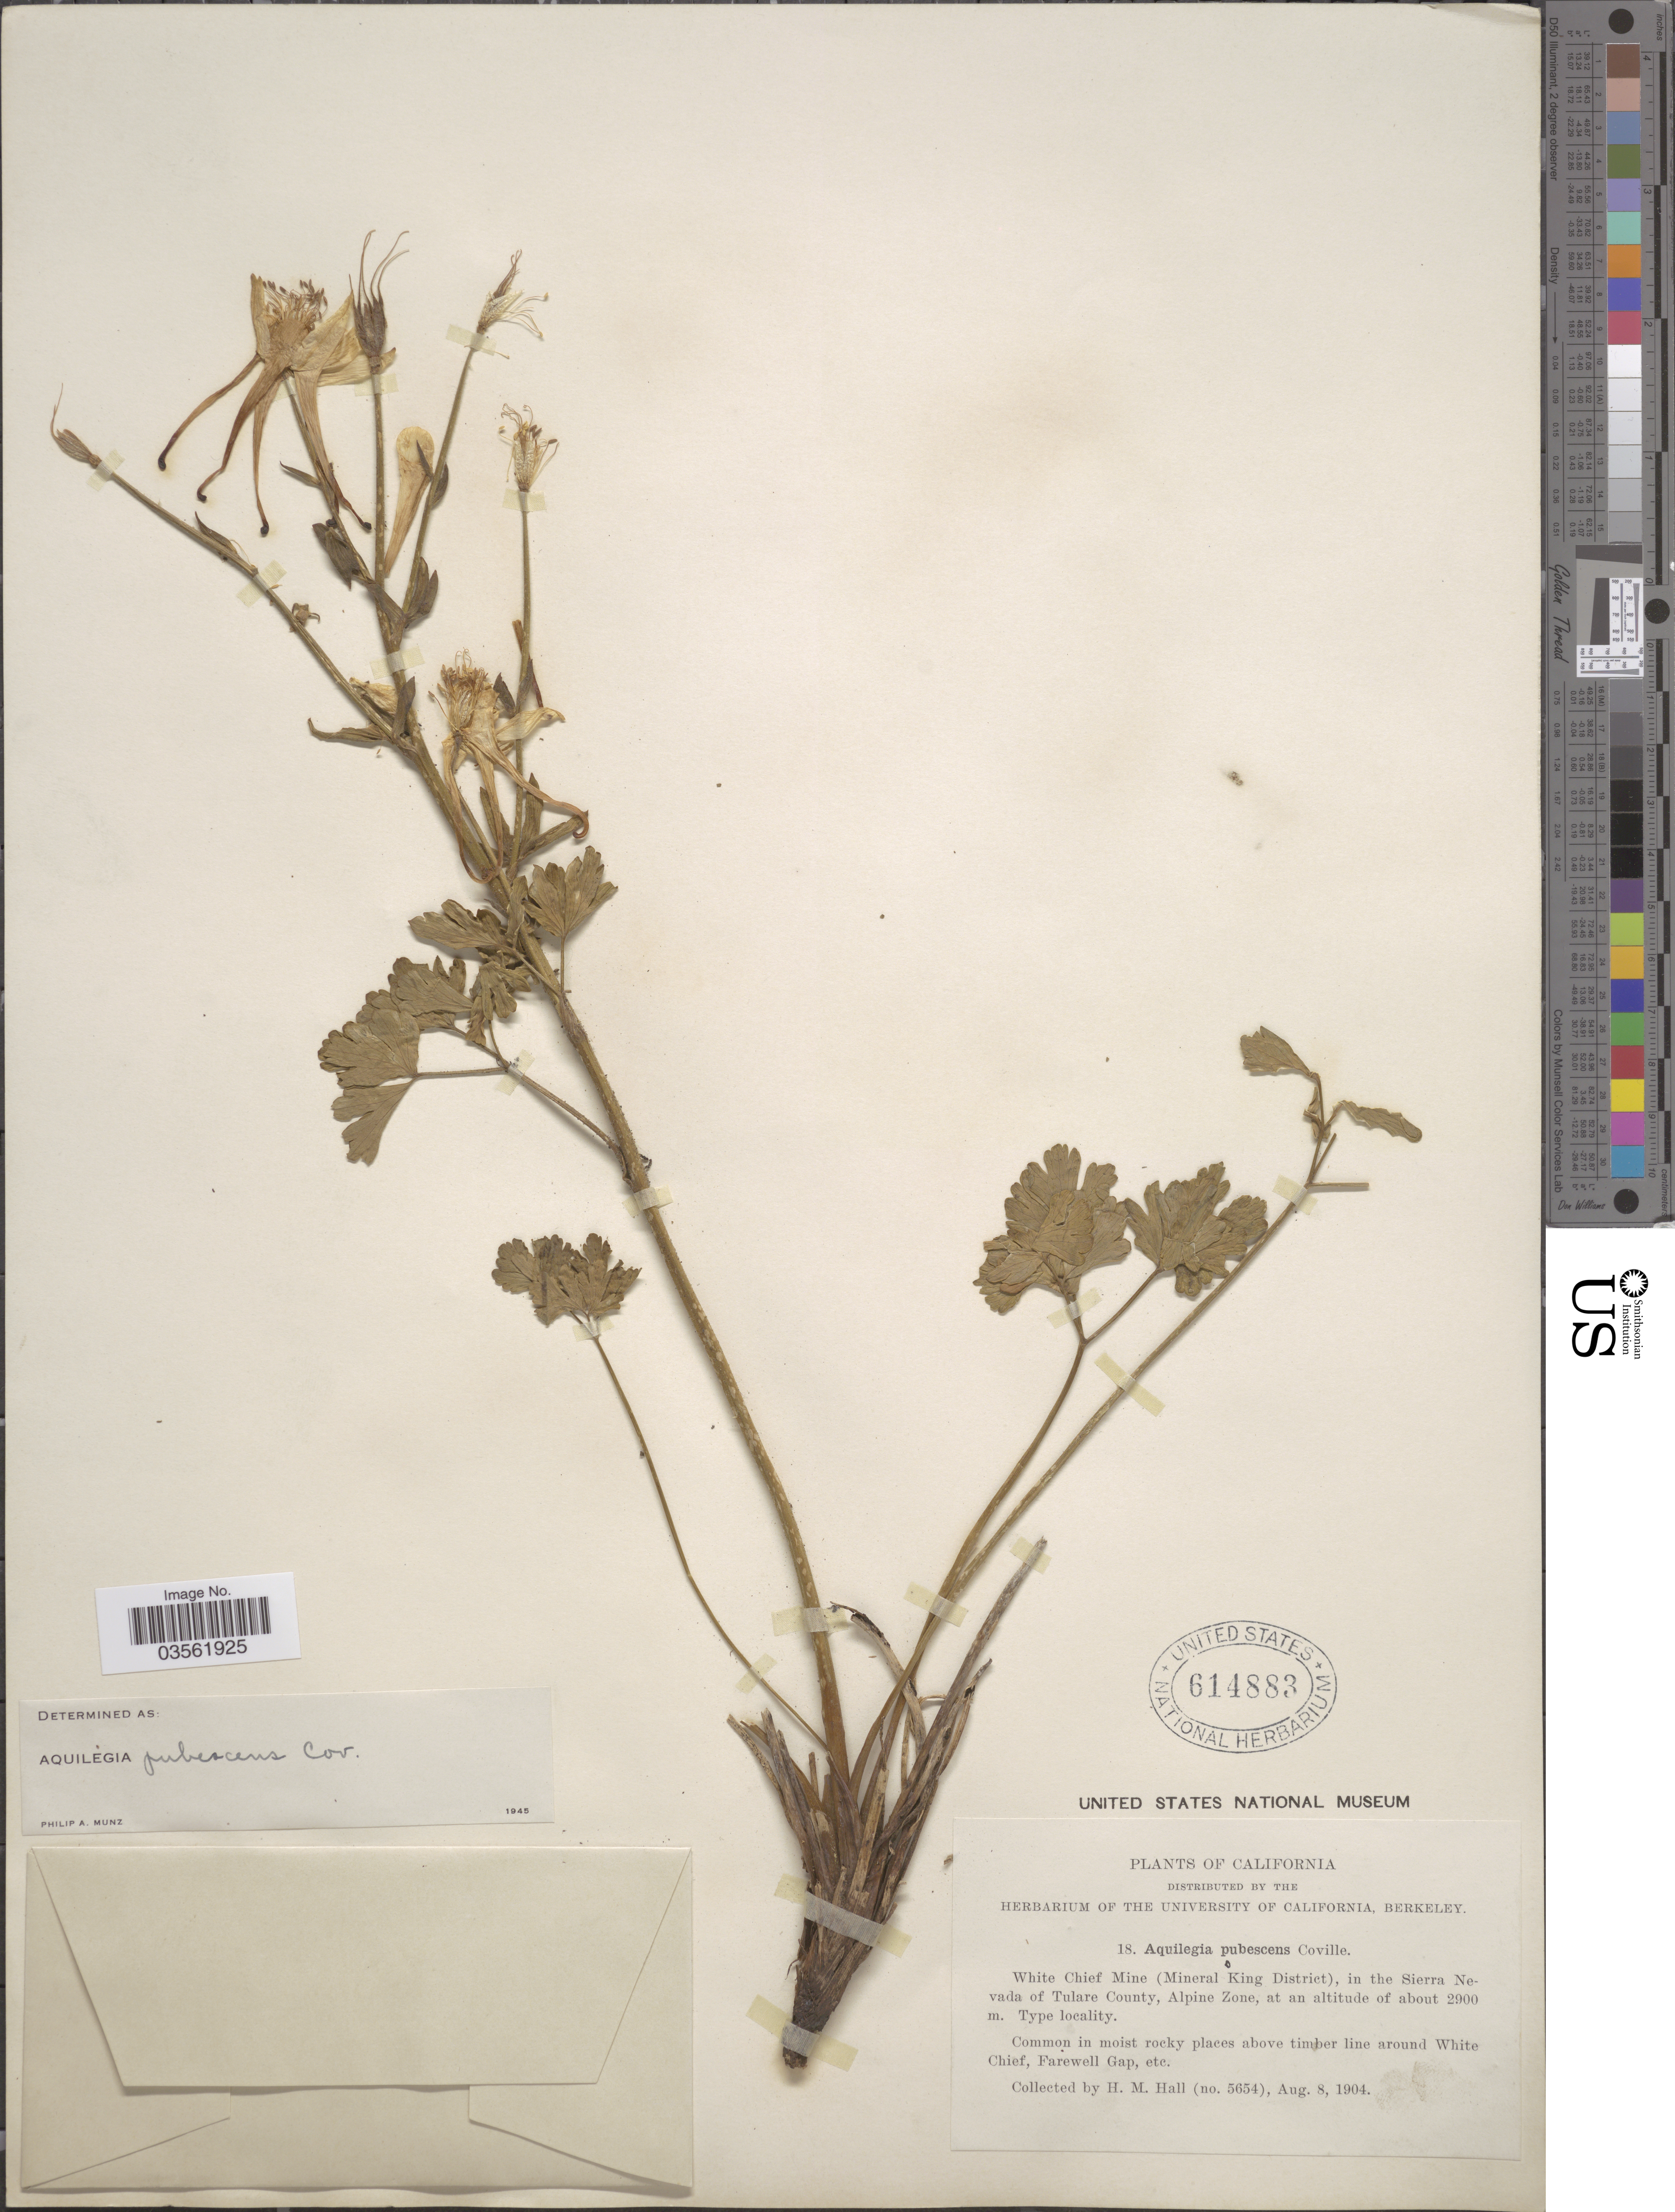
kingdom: Plantae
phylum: Tracheophyta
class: Magnoliopsida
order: Ranunculales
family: Ranunculaceae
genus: Aquilegia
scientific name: Aquilegia pubescens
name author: Coville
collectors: H. M. Hall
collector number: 5654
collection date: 1904-08-08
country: United States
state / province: California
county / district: Tulare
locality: White Chief Mine (Mineral King District), in the Sierra Nevada of Tulare County, Alpine Zone. Common in moist rocky places above timber line around White Chief, Farewell Gap.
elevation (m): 2900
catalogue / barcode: US 614883